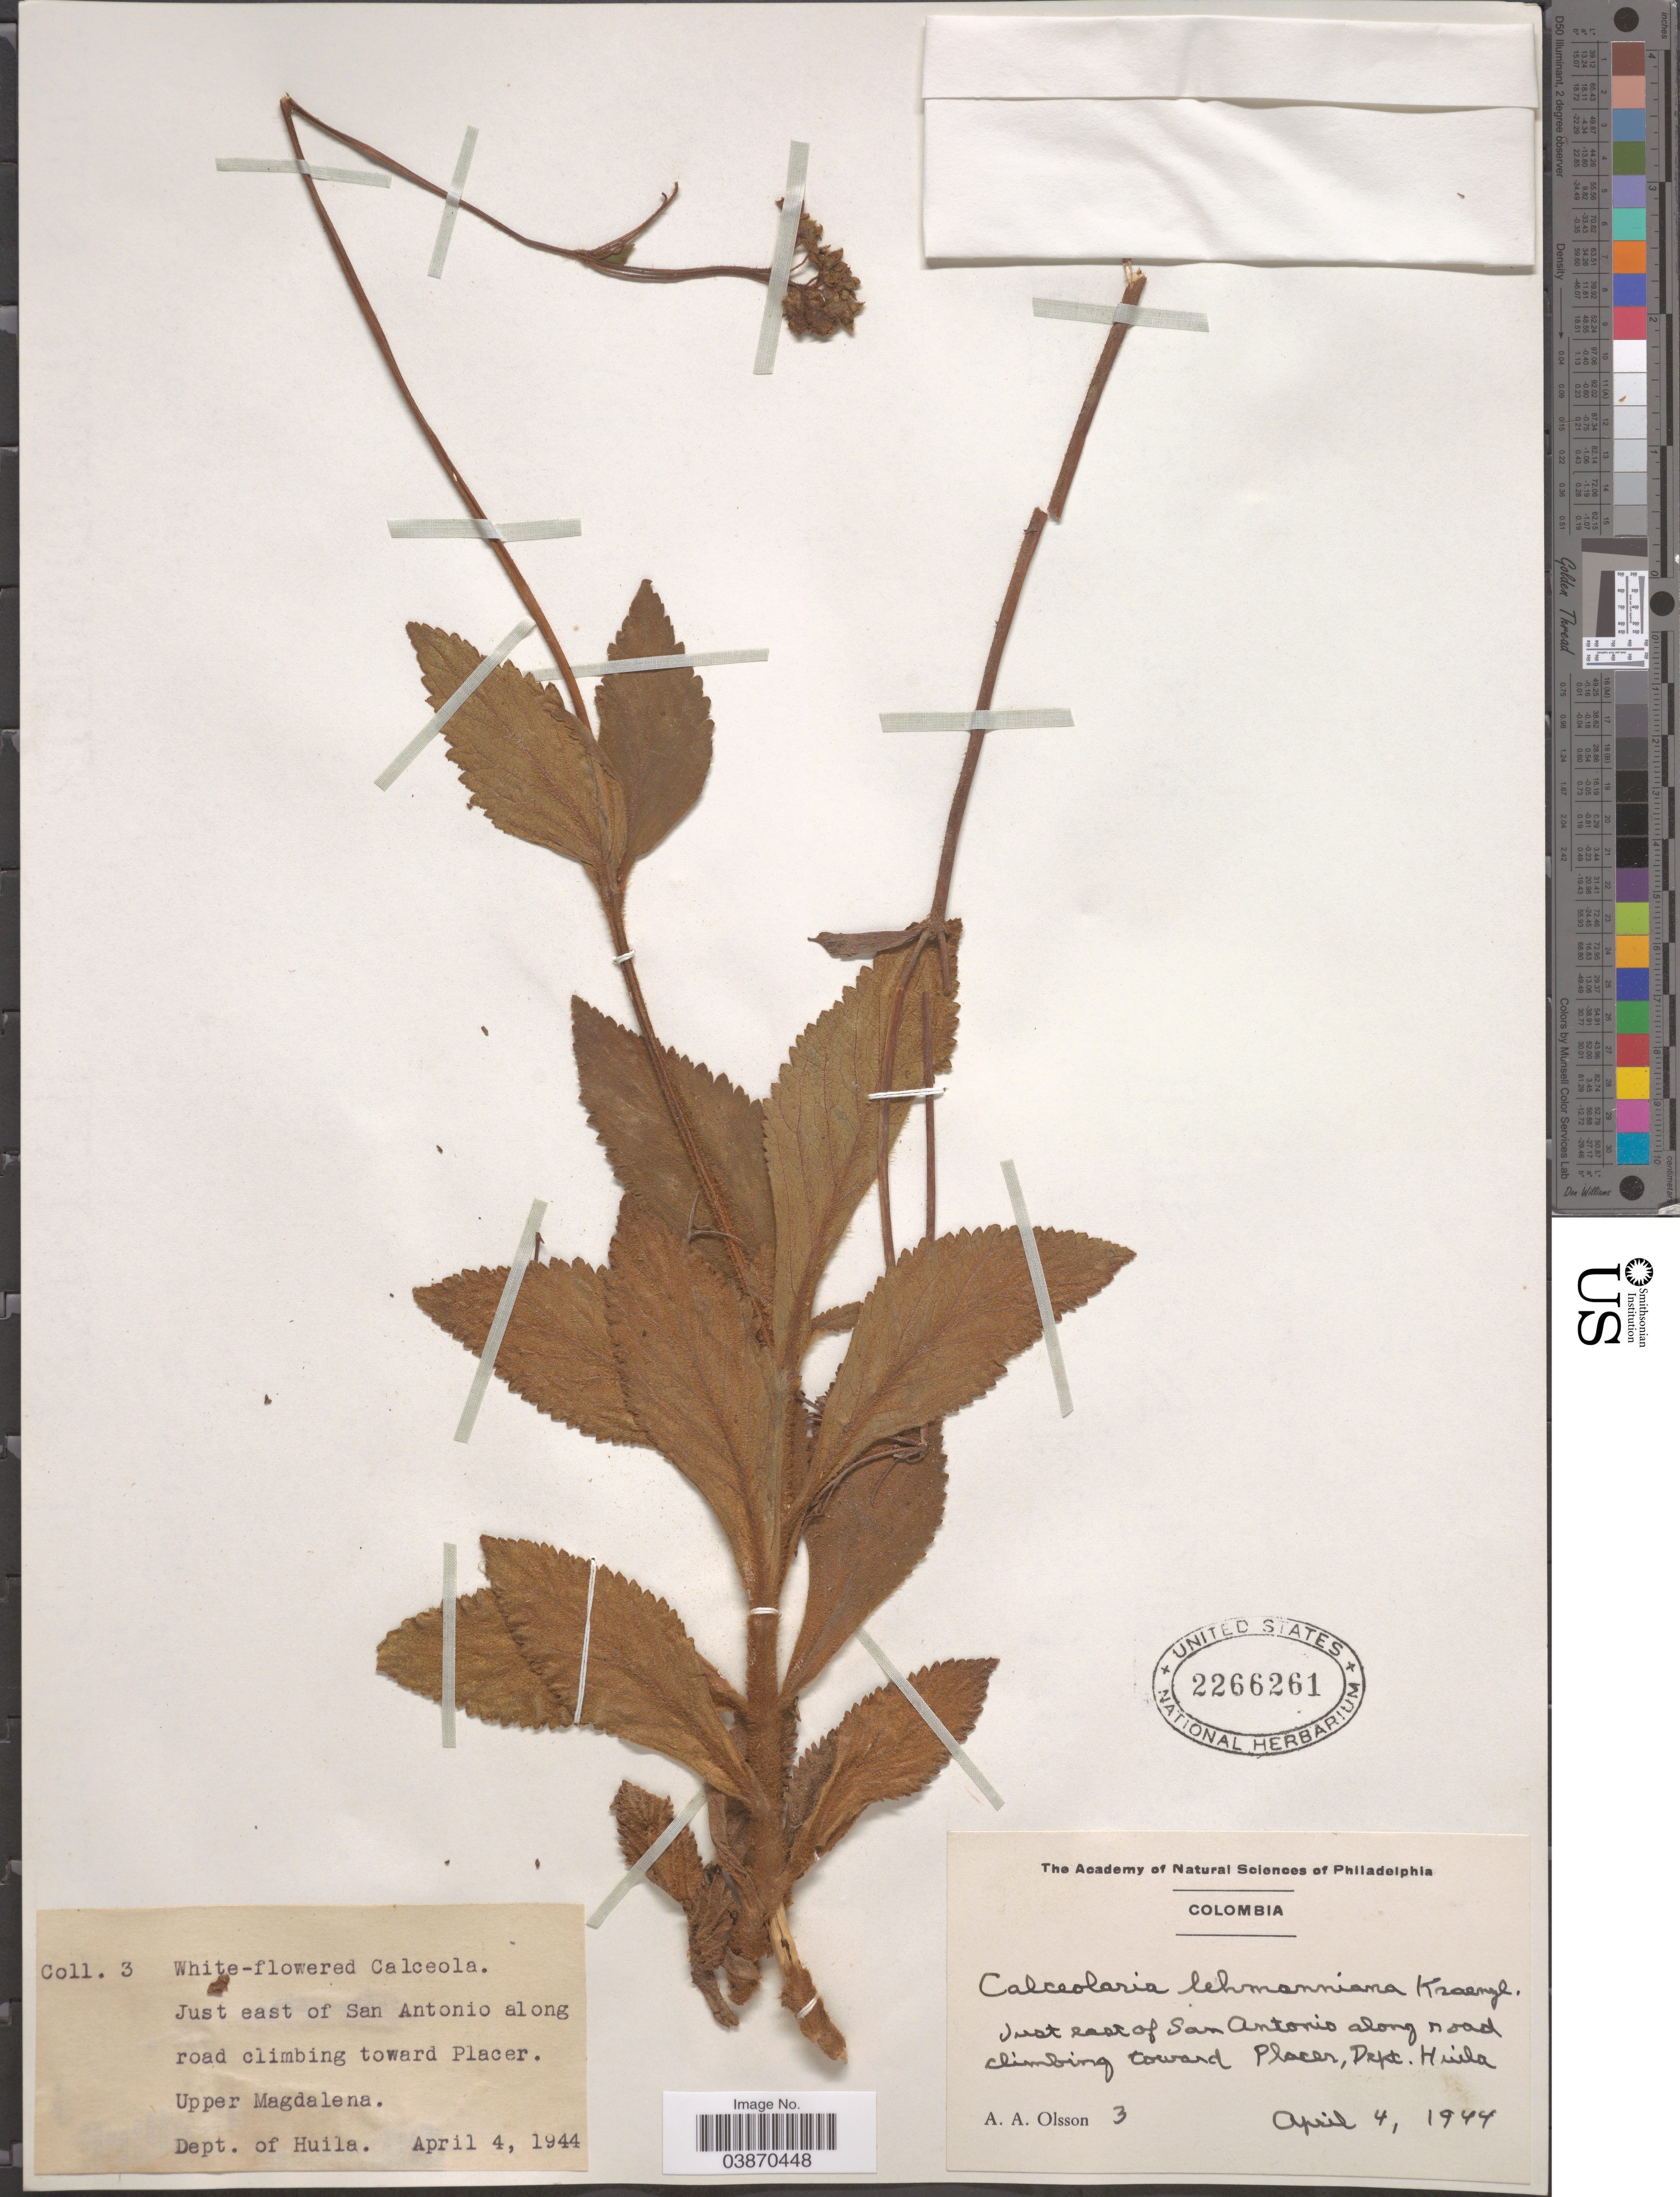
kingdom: Plantae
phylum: Tracheophyta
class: Magnoliopsida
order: Lamiales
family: Calceolariaceae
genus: Calceolaria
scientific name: Calceolaria lehmanniana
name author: Kraenzl.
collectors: A. Olsson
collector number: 3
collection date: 1944-04-04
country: Colombia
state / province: Huila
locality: Just east of San Antonio along road climbing toward Placer. Upper Magdalena. Dept. of Huila.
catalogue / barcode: US 2266261